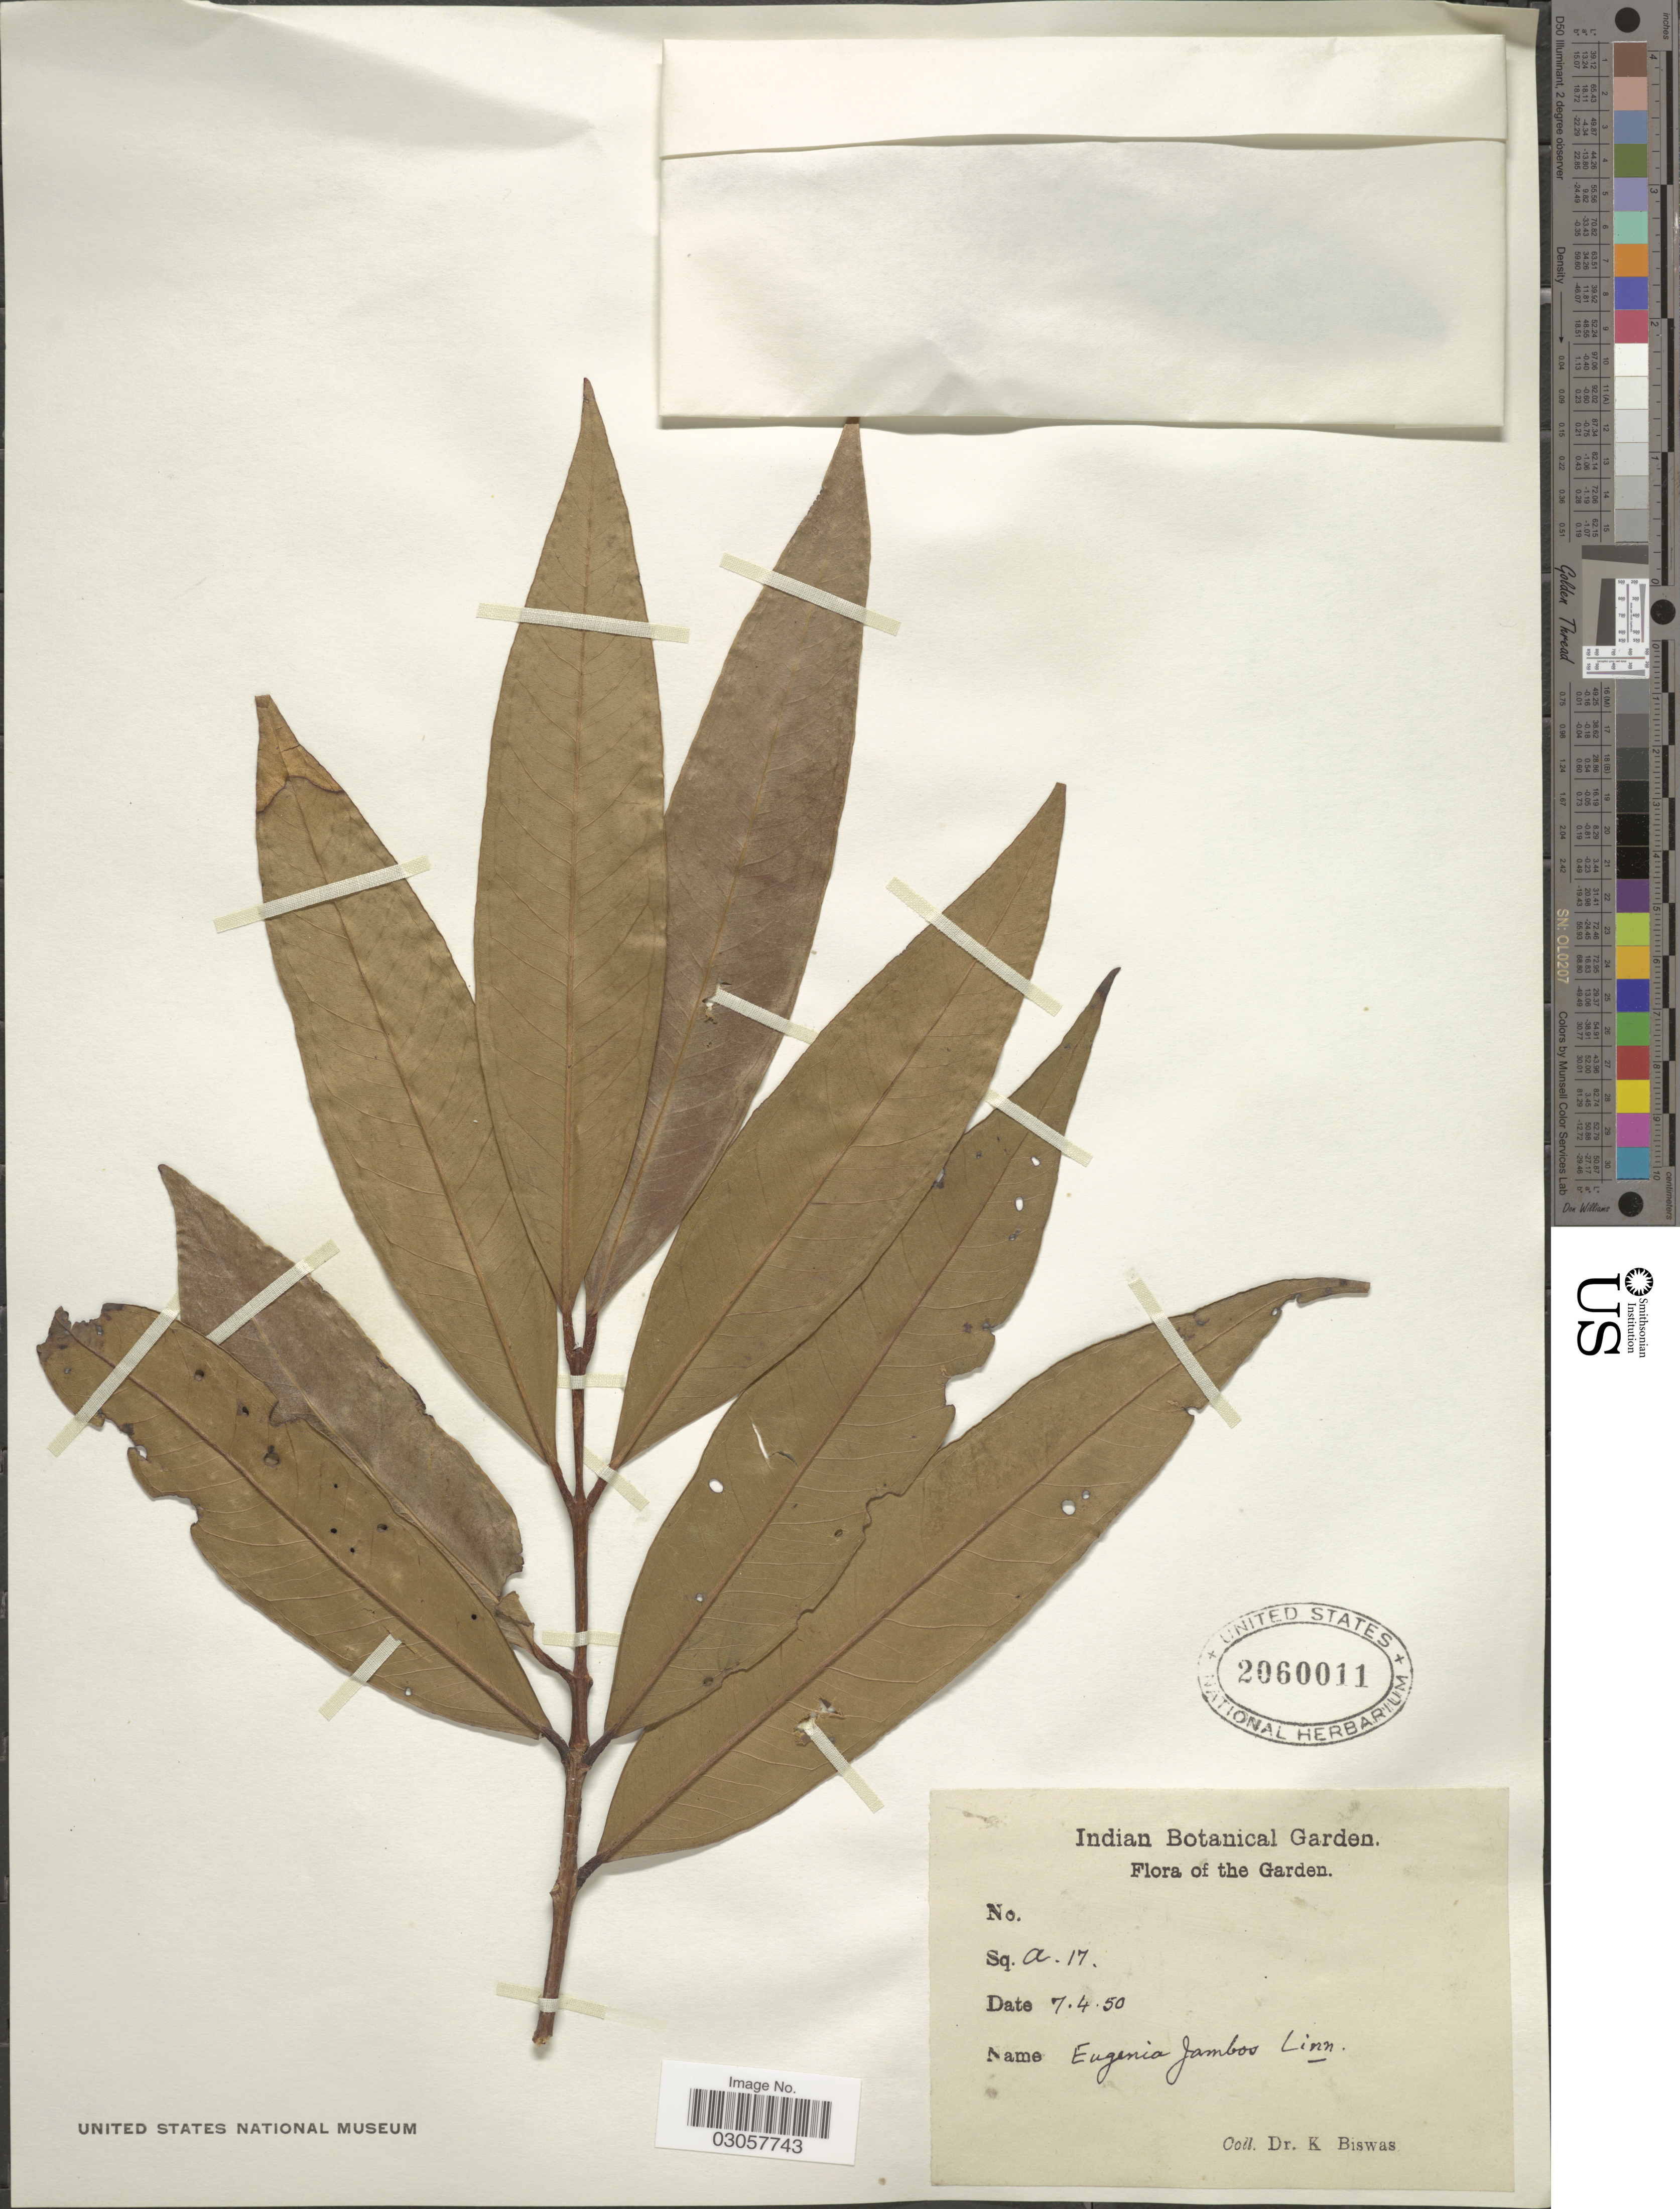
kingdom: Plantae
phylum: Tracheophyta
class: Magnoliopsida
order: Myrtales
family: Myrtaceae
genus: Syzygium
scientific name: Syzygium jambos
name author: (L.) Alston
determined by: Strong, Mark T., (BOT), Smithsonian Institution - National Museum of Natural History (UNITED STATES)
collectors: K. Biswas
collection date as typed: Transcribed d/m/y: 7/4/50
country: India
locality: The Garden. Sq. A. 17.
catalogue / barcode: US 2060011